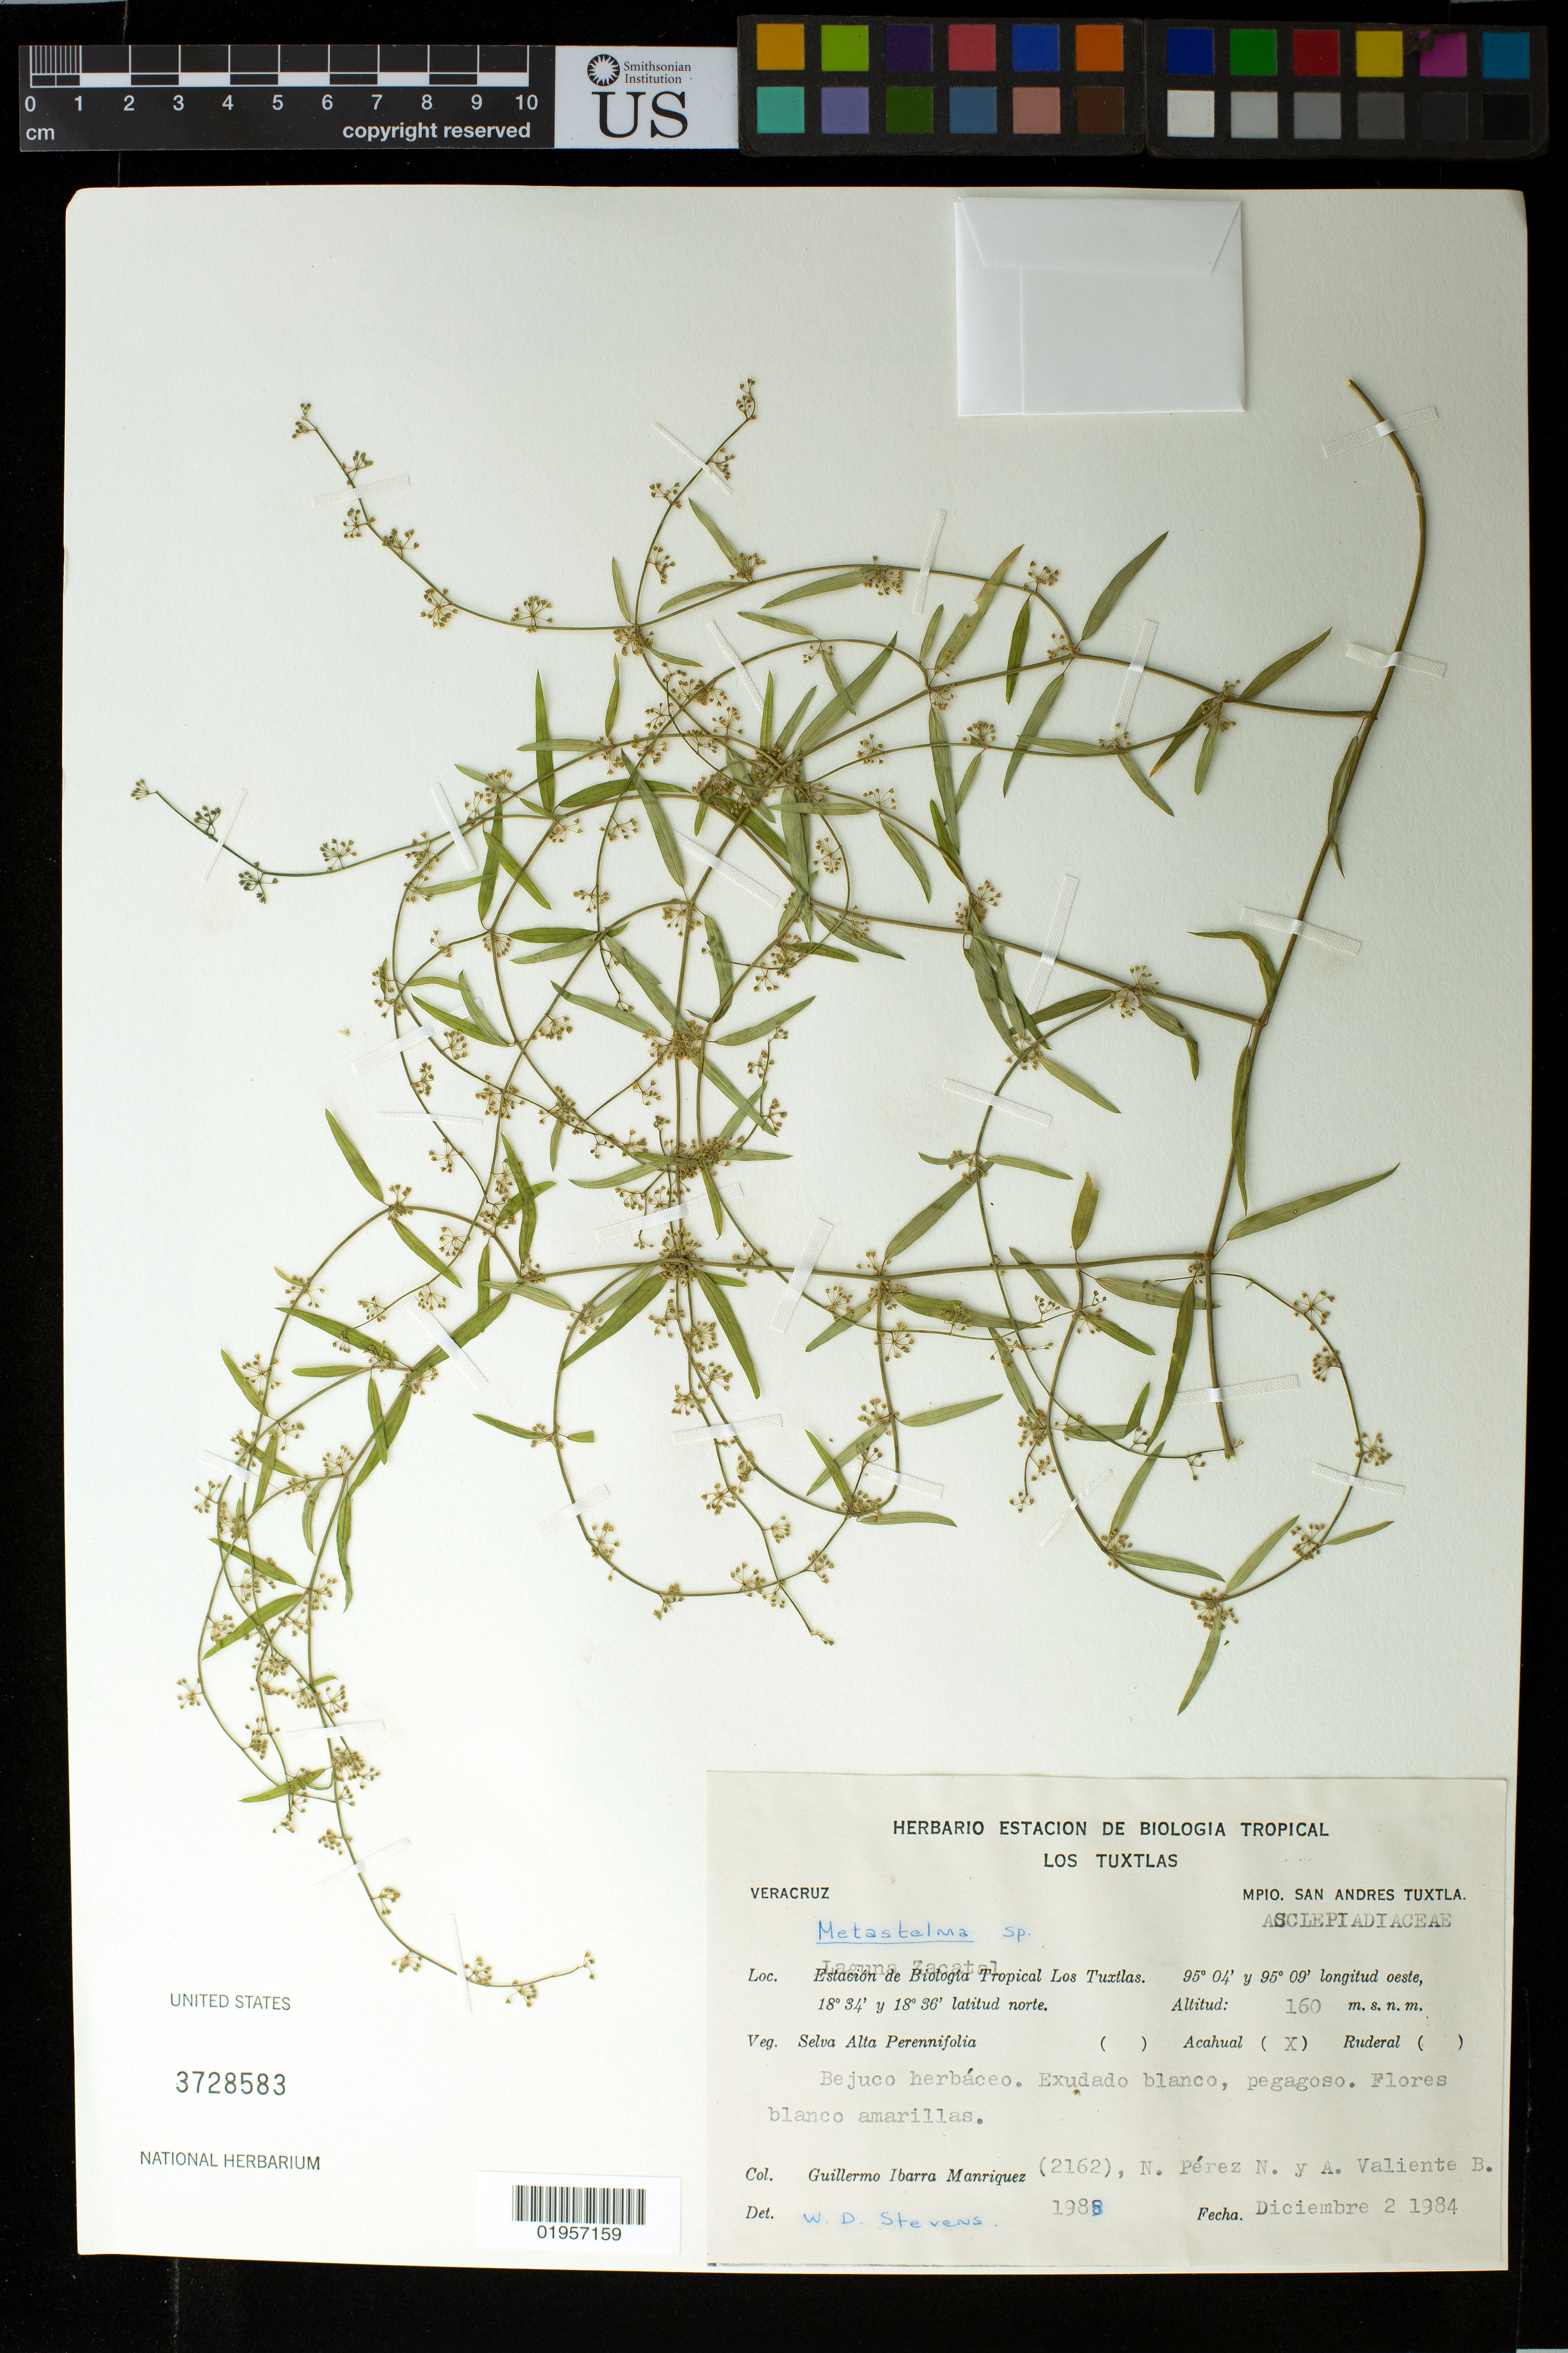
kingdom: Plantae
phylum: Tracheophyta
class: Magnoliopsida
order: Gentianales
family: Apocynaceae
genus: Metastelma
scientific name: Metastelma sp.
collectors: G. Manriquez, N. Perez N. & A. Valiente B.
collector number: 198B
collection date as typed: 02 Dec 1984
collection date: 1984-12-02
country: Mexico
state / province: Veracruz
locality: Los Tuxtlas, Laguna Zacatal, Estacion de Biolgia Tropical Los Tuxtlas.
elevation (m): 160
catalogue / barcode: US 3728583